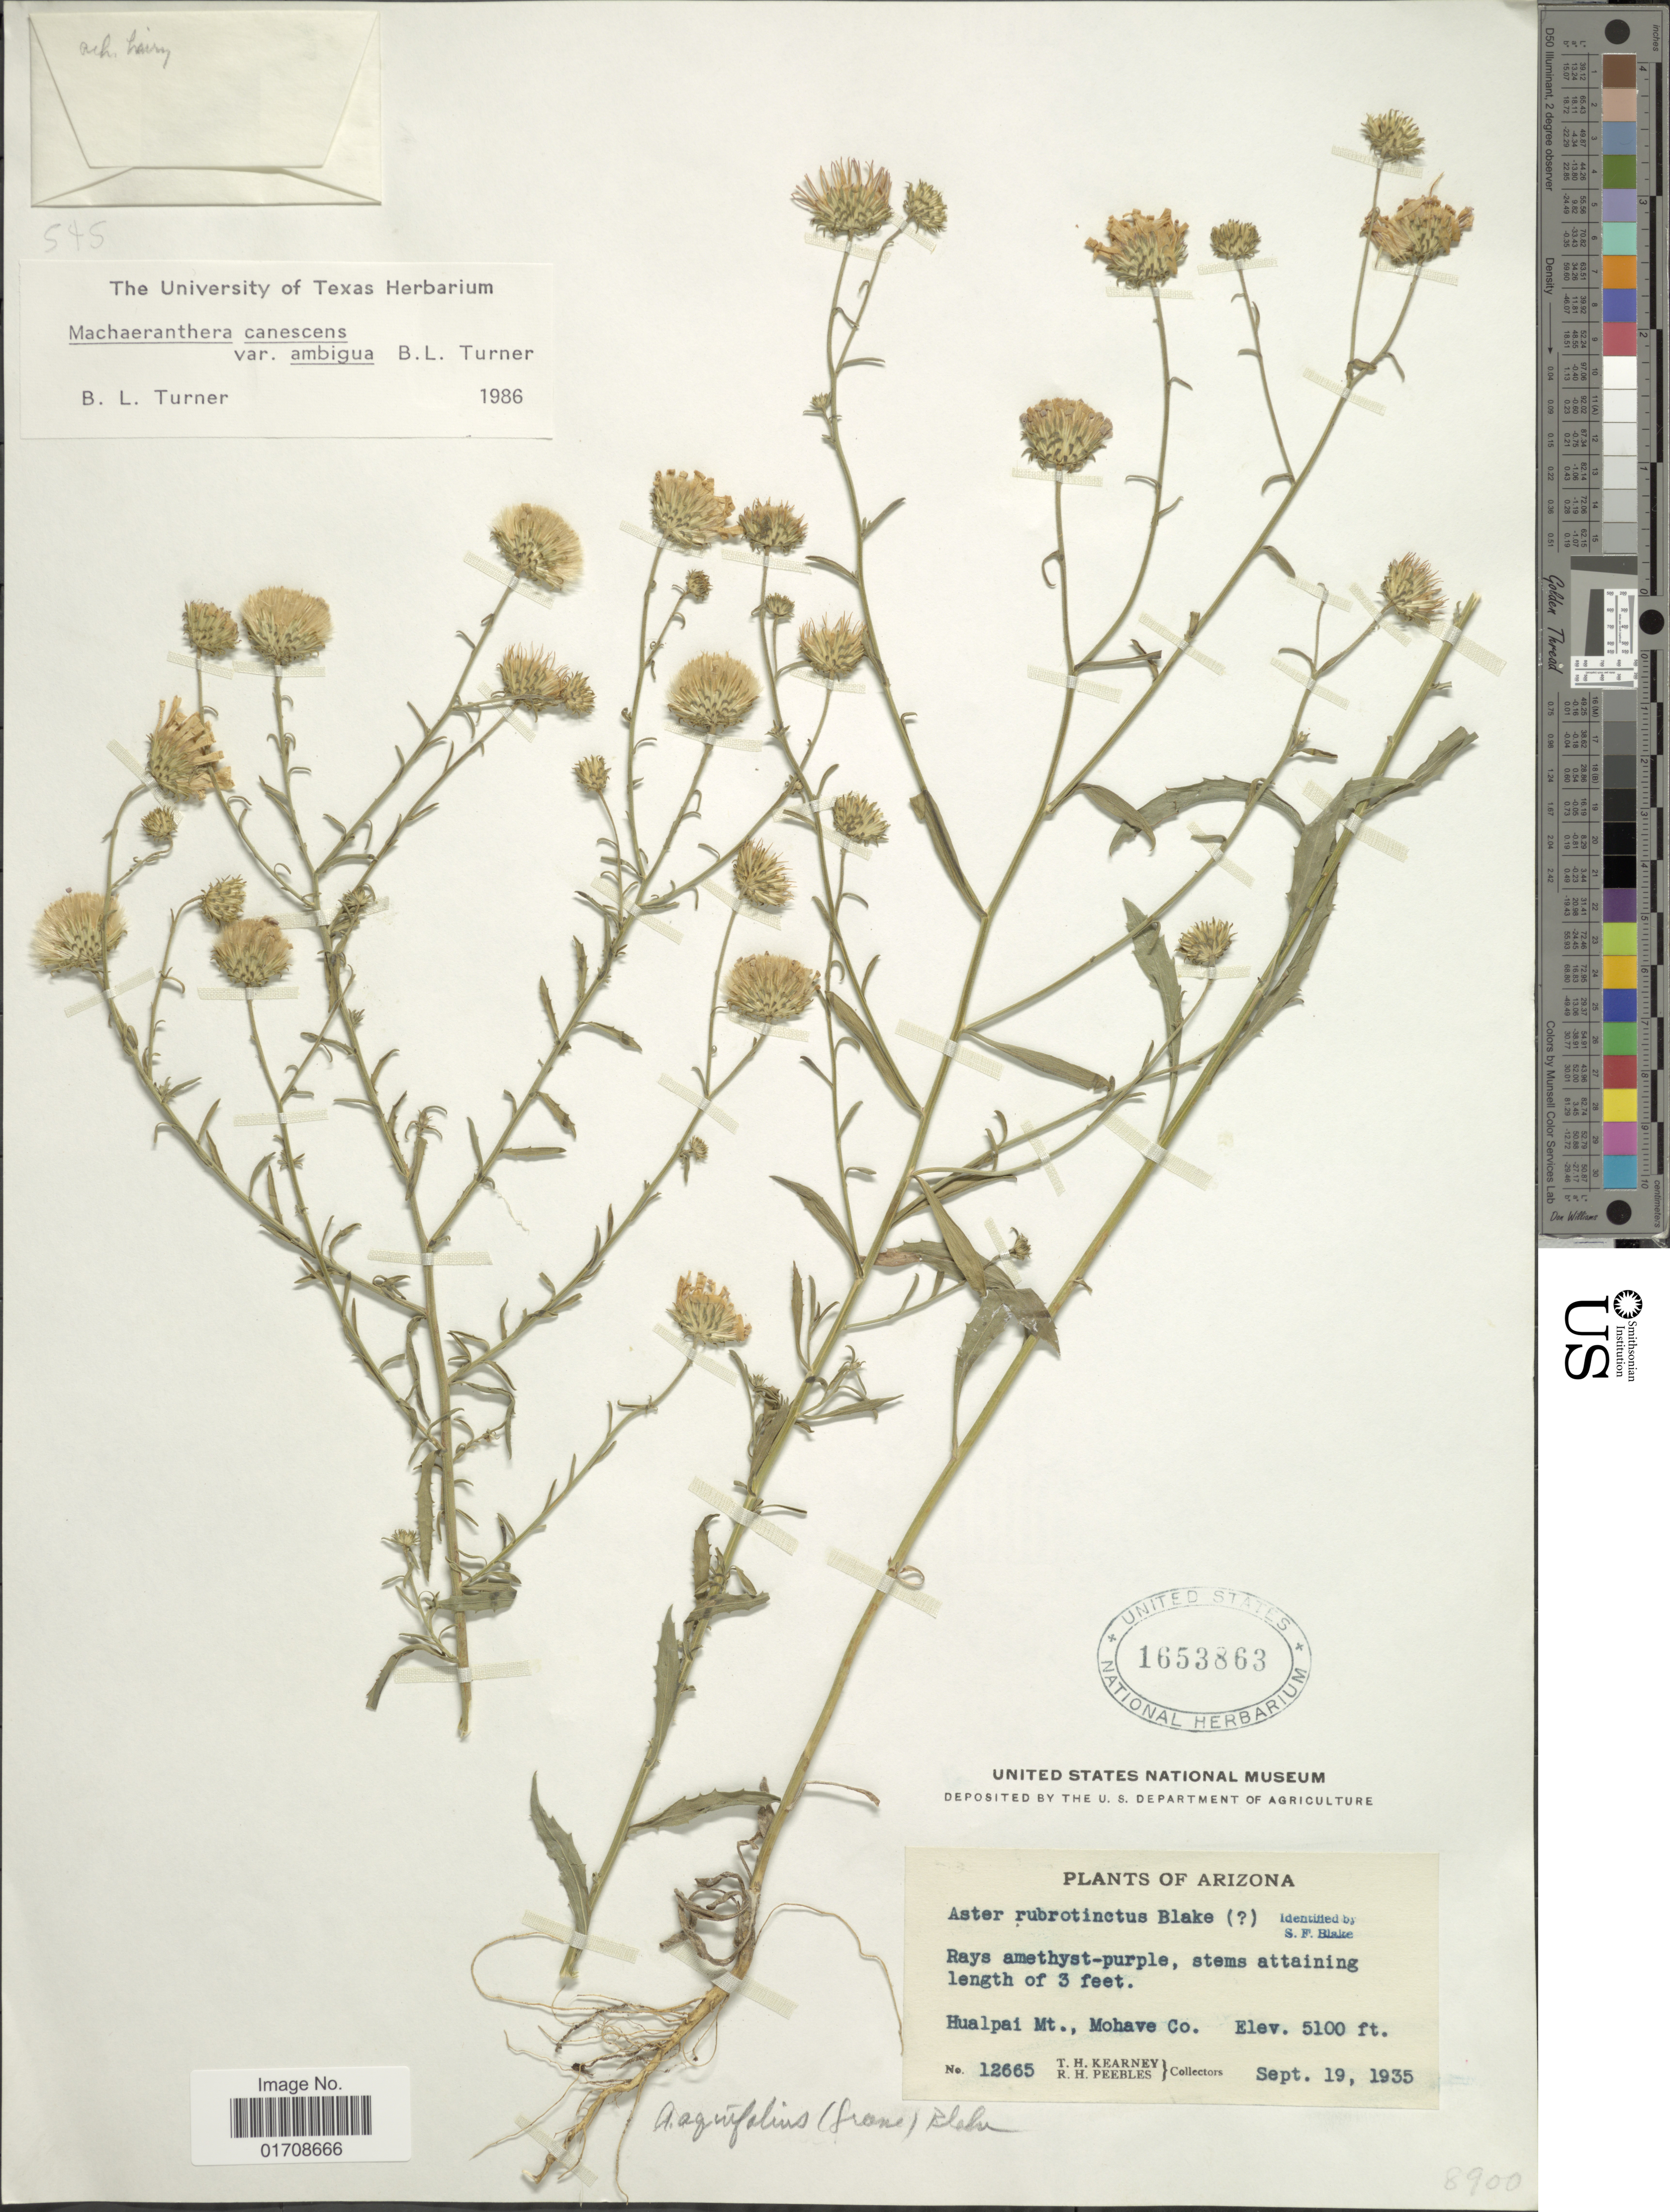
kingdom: Plantae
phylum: Tracheophyta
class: Magnoliopsida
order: Asterales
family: Asteraceae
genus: Machaeranthera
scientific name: Machaeranthera canescens var. ambigua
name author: (B.L. Turner) B.L. Turner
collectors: T. H. Kearney & R. H. Peebles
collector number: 12665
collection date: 1935-09-19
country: United States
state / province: Arizona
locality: Haulpai Mt., Mohave Co.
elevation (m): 1554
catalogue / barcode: US 1653863